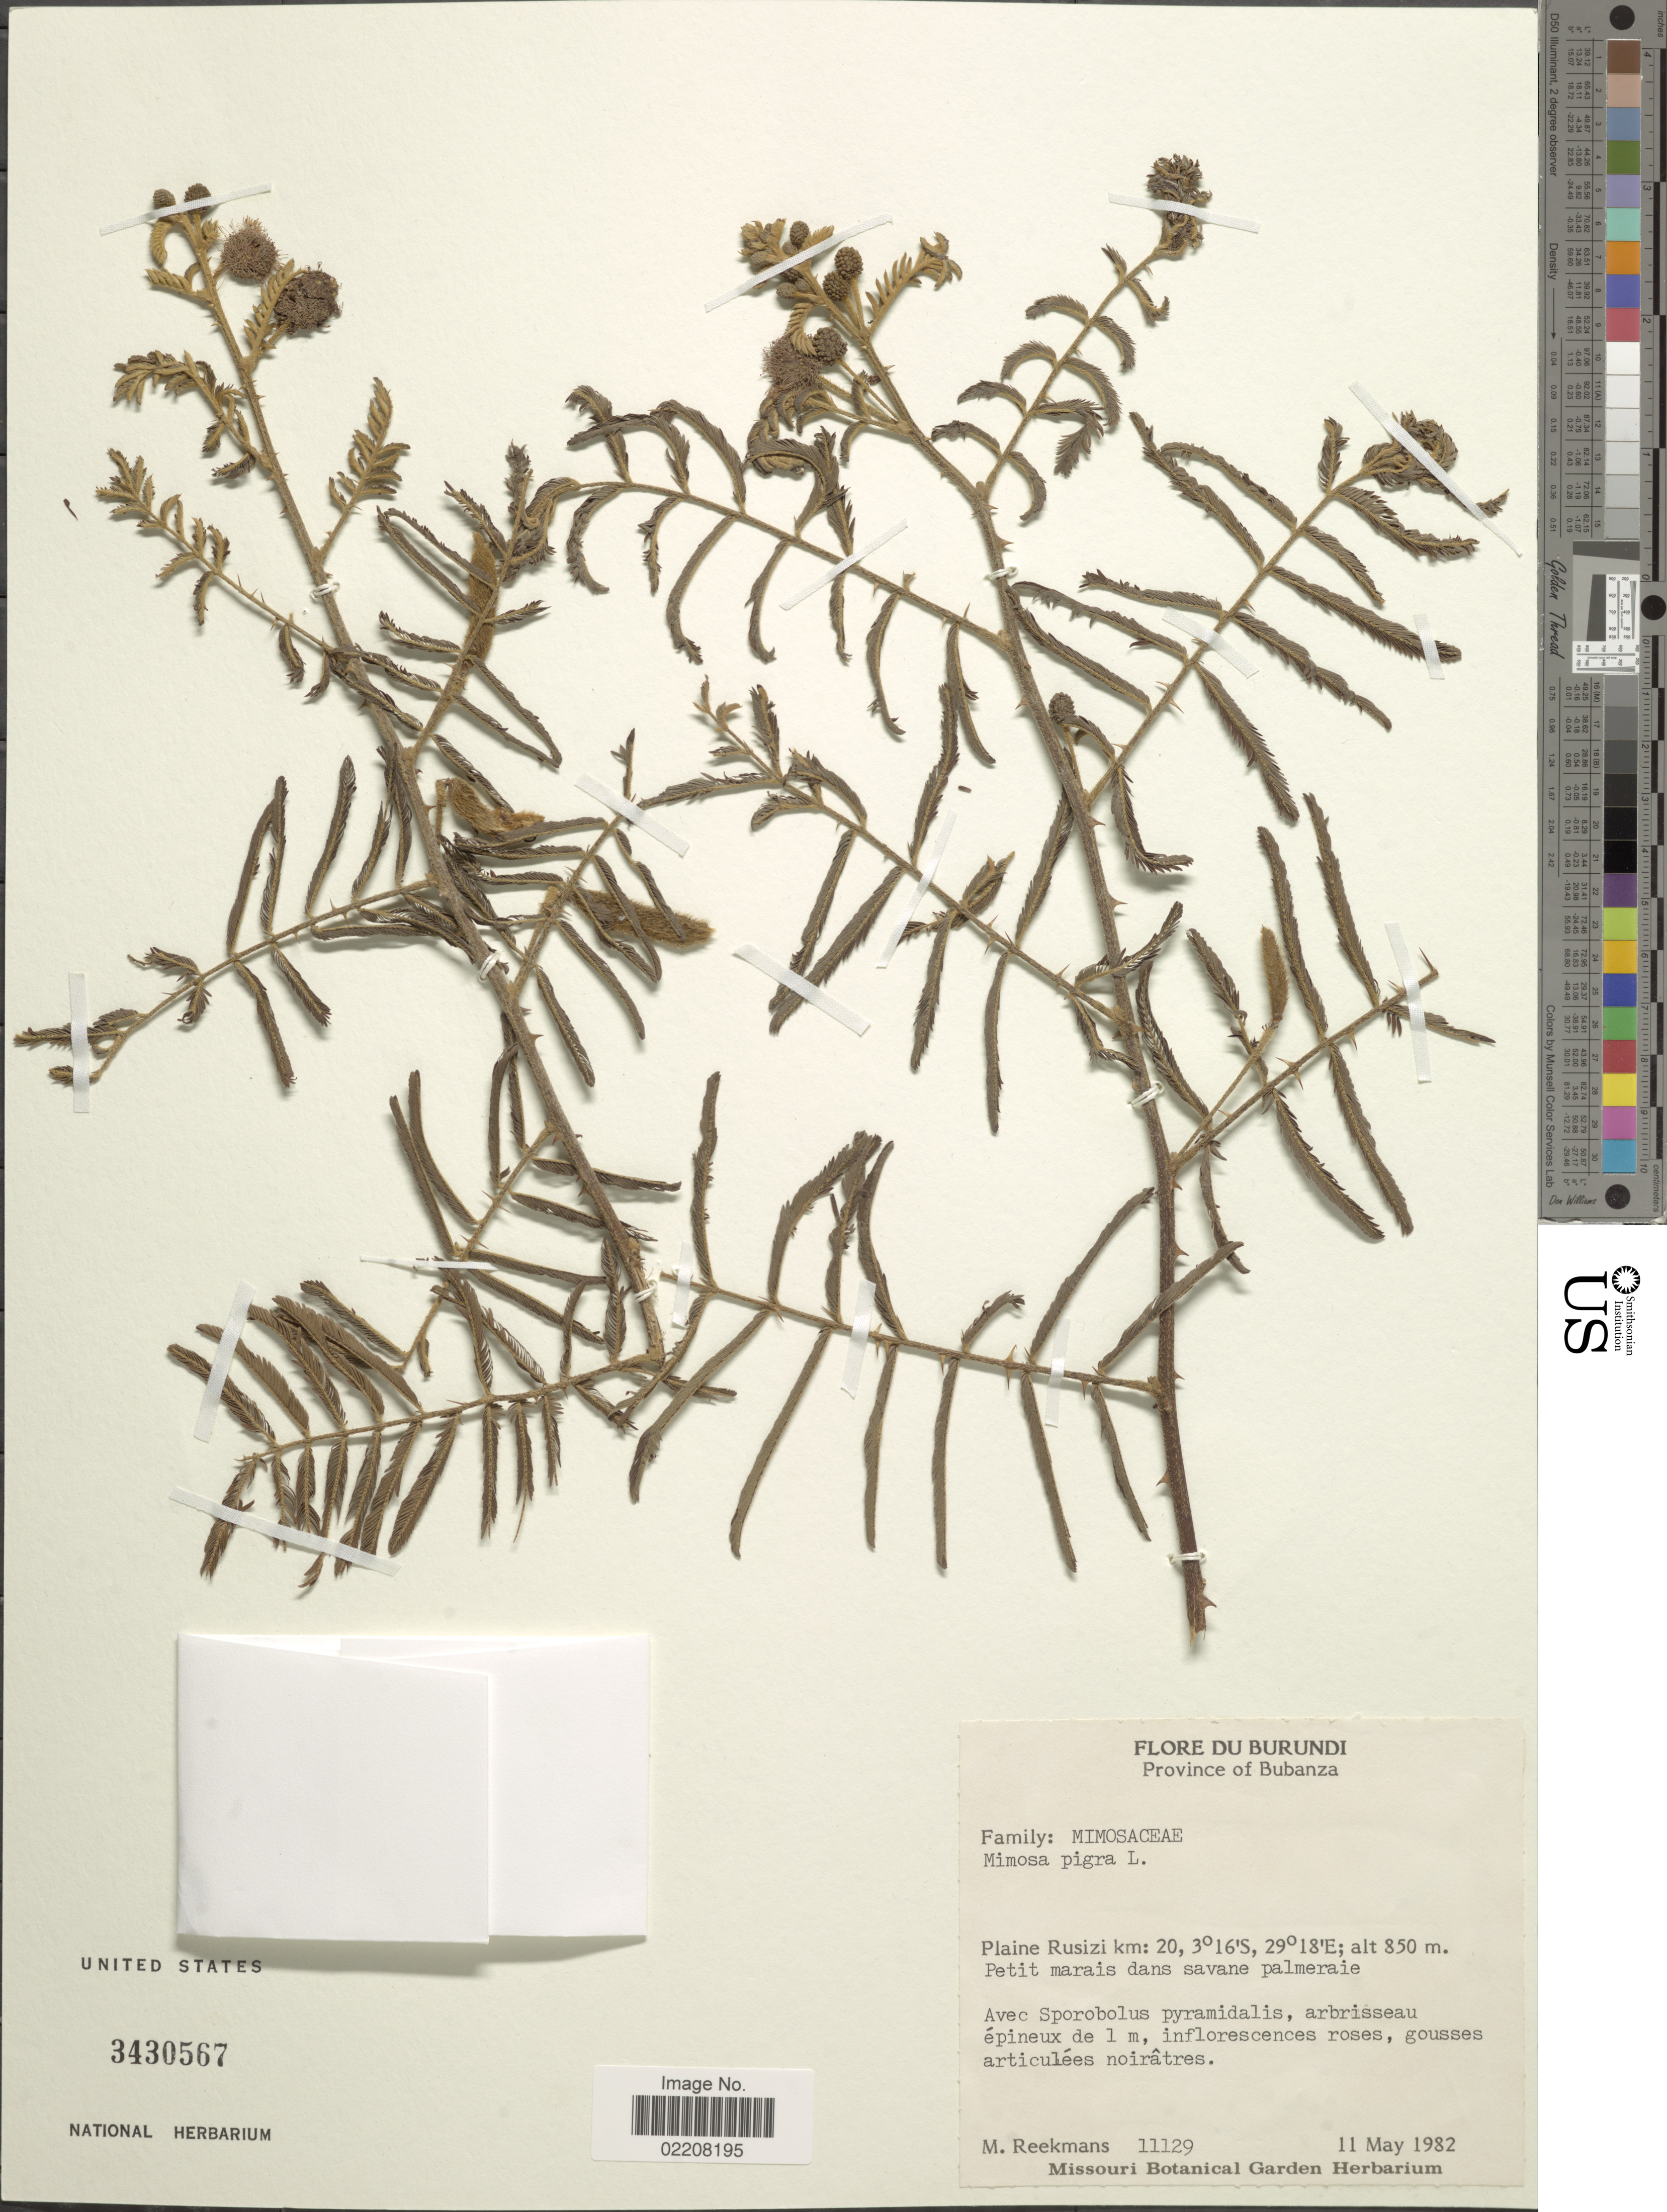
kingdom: Plantae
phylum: Tracheophyta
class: Magnoliopsida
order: Fabales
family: Fabaceae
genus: Mimosa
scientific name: Mimosa pigra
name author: L.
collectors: M. Reekmans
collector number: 11129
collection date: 1982-05-11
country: Burundi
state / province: Bubanza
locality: Plaine Rusizi km: 20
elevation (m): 850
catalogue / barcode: US 3430567